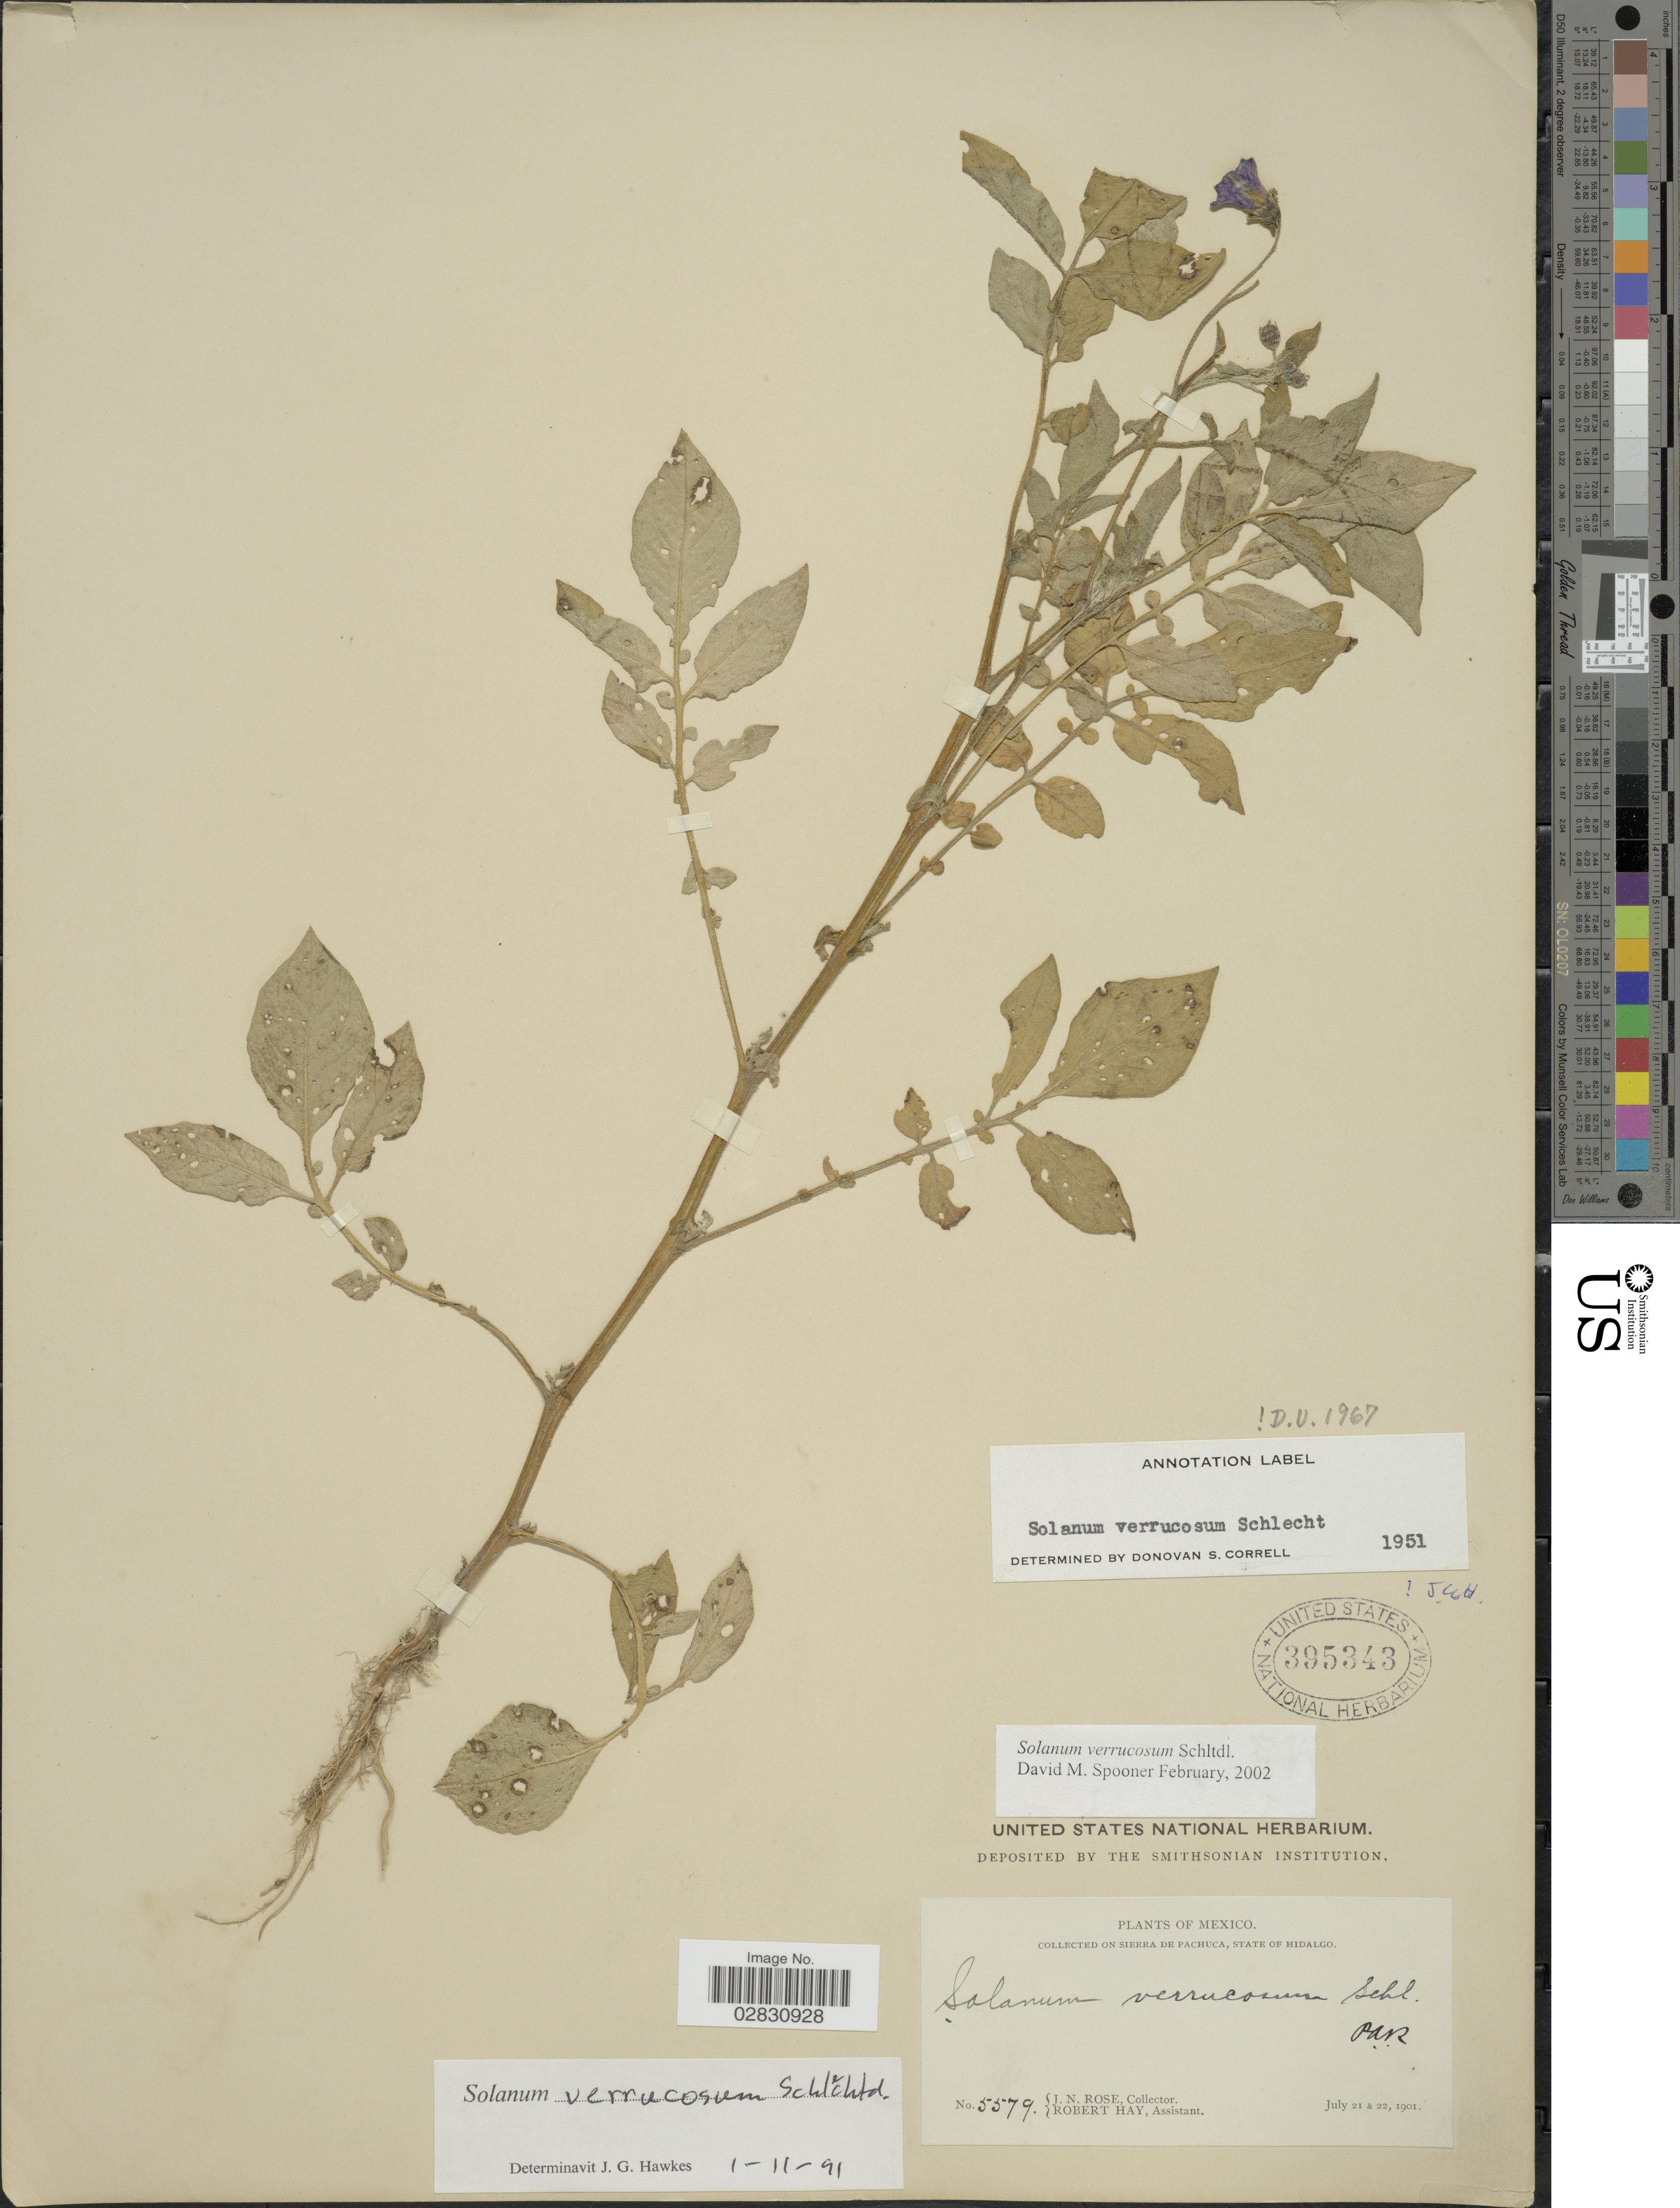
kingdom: Plantae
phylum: Tracheophyta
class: Magnoliopsida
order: Solanales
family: Solanaceae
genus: Solanum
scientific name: Solanum verrucosum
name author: Schltdl.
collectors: J. N. Rose & R. Hay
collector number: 5579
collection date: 1901-07-21/1901-07-22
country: Mexico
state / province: Hidalgo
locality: On Sierra De Pachuca.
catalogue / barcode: US 395343